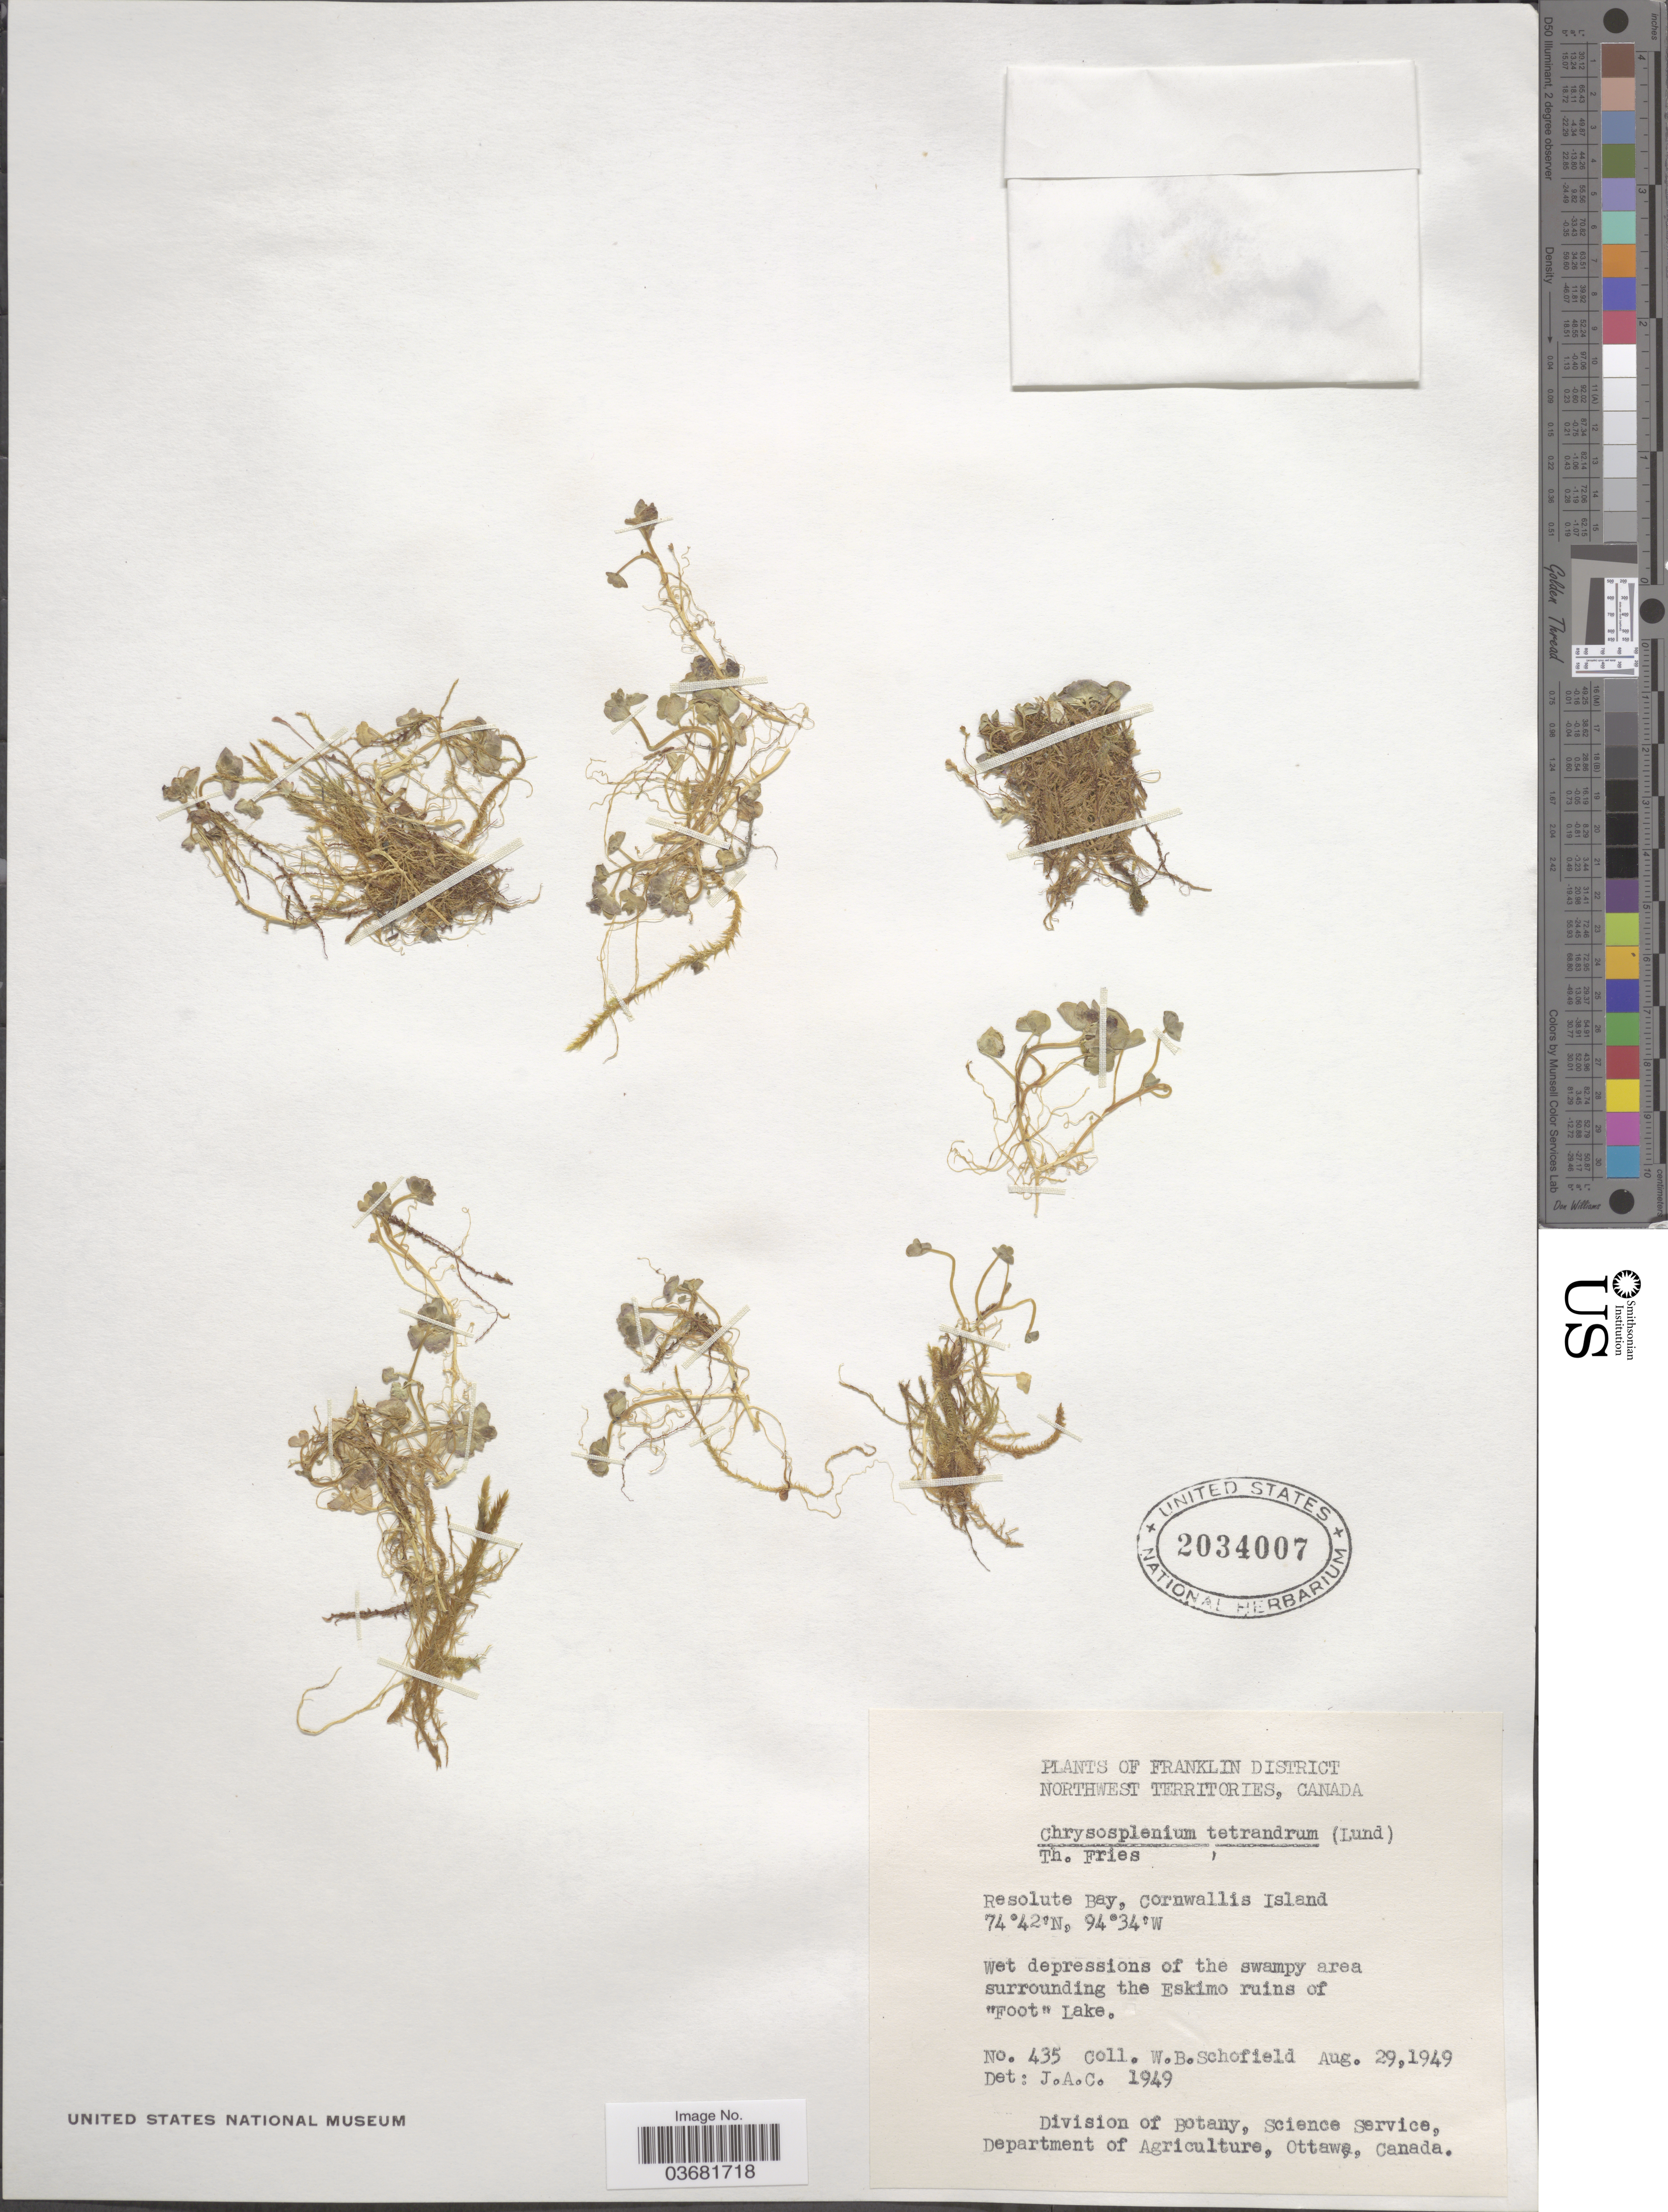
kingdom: Plantae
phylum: Tracheophyta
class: Magnoliopsida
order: Saxifragales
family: Saxifragaceae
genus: Chrysosplenium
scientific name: Chrysosplenium tetrandrum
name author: (N. Lund) Th. Fr.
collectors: W. Schofield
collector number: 435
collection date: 1949-08-29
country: Canada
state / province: Northwest Territories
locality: Franklin District. Resolute Bay, Cornwallis Island. Wet depressions of the swampy area surrounding the Eskimo ruins of "Foot" Lake.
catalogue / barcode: US 2034007